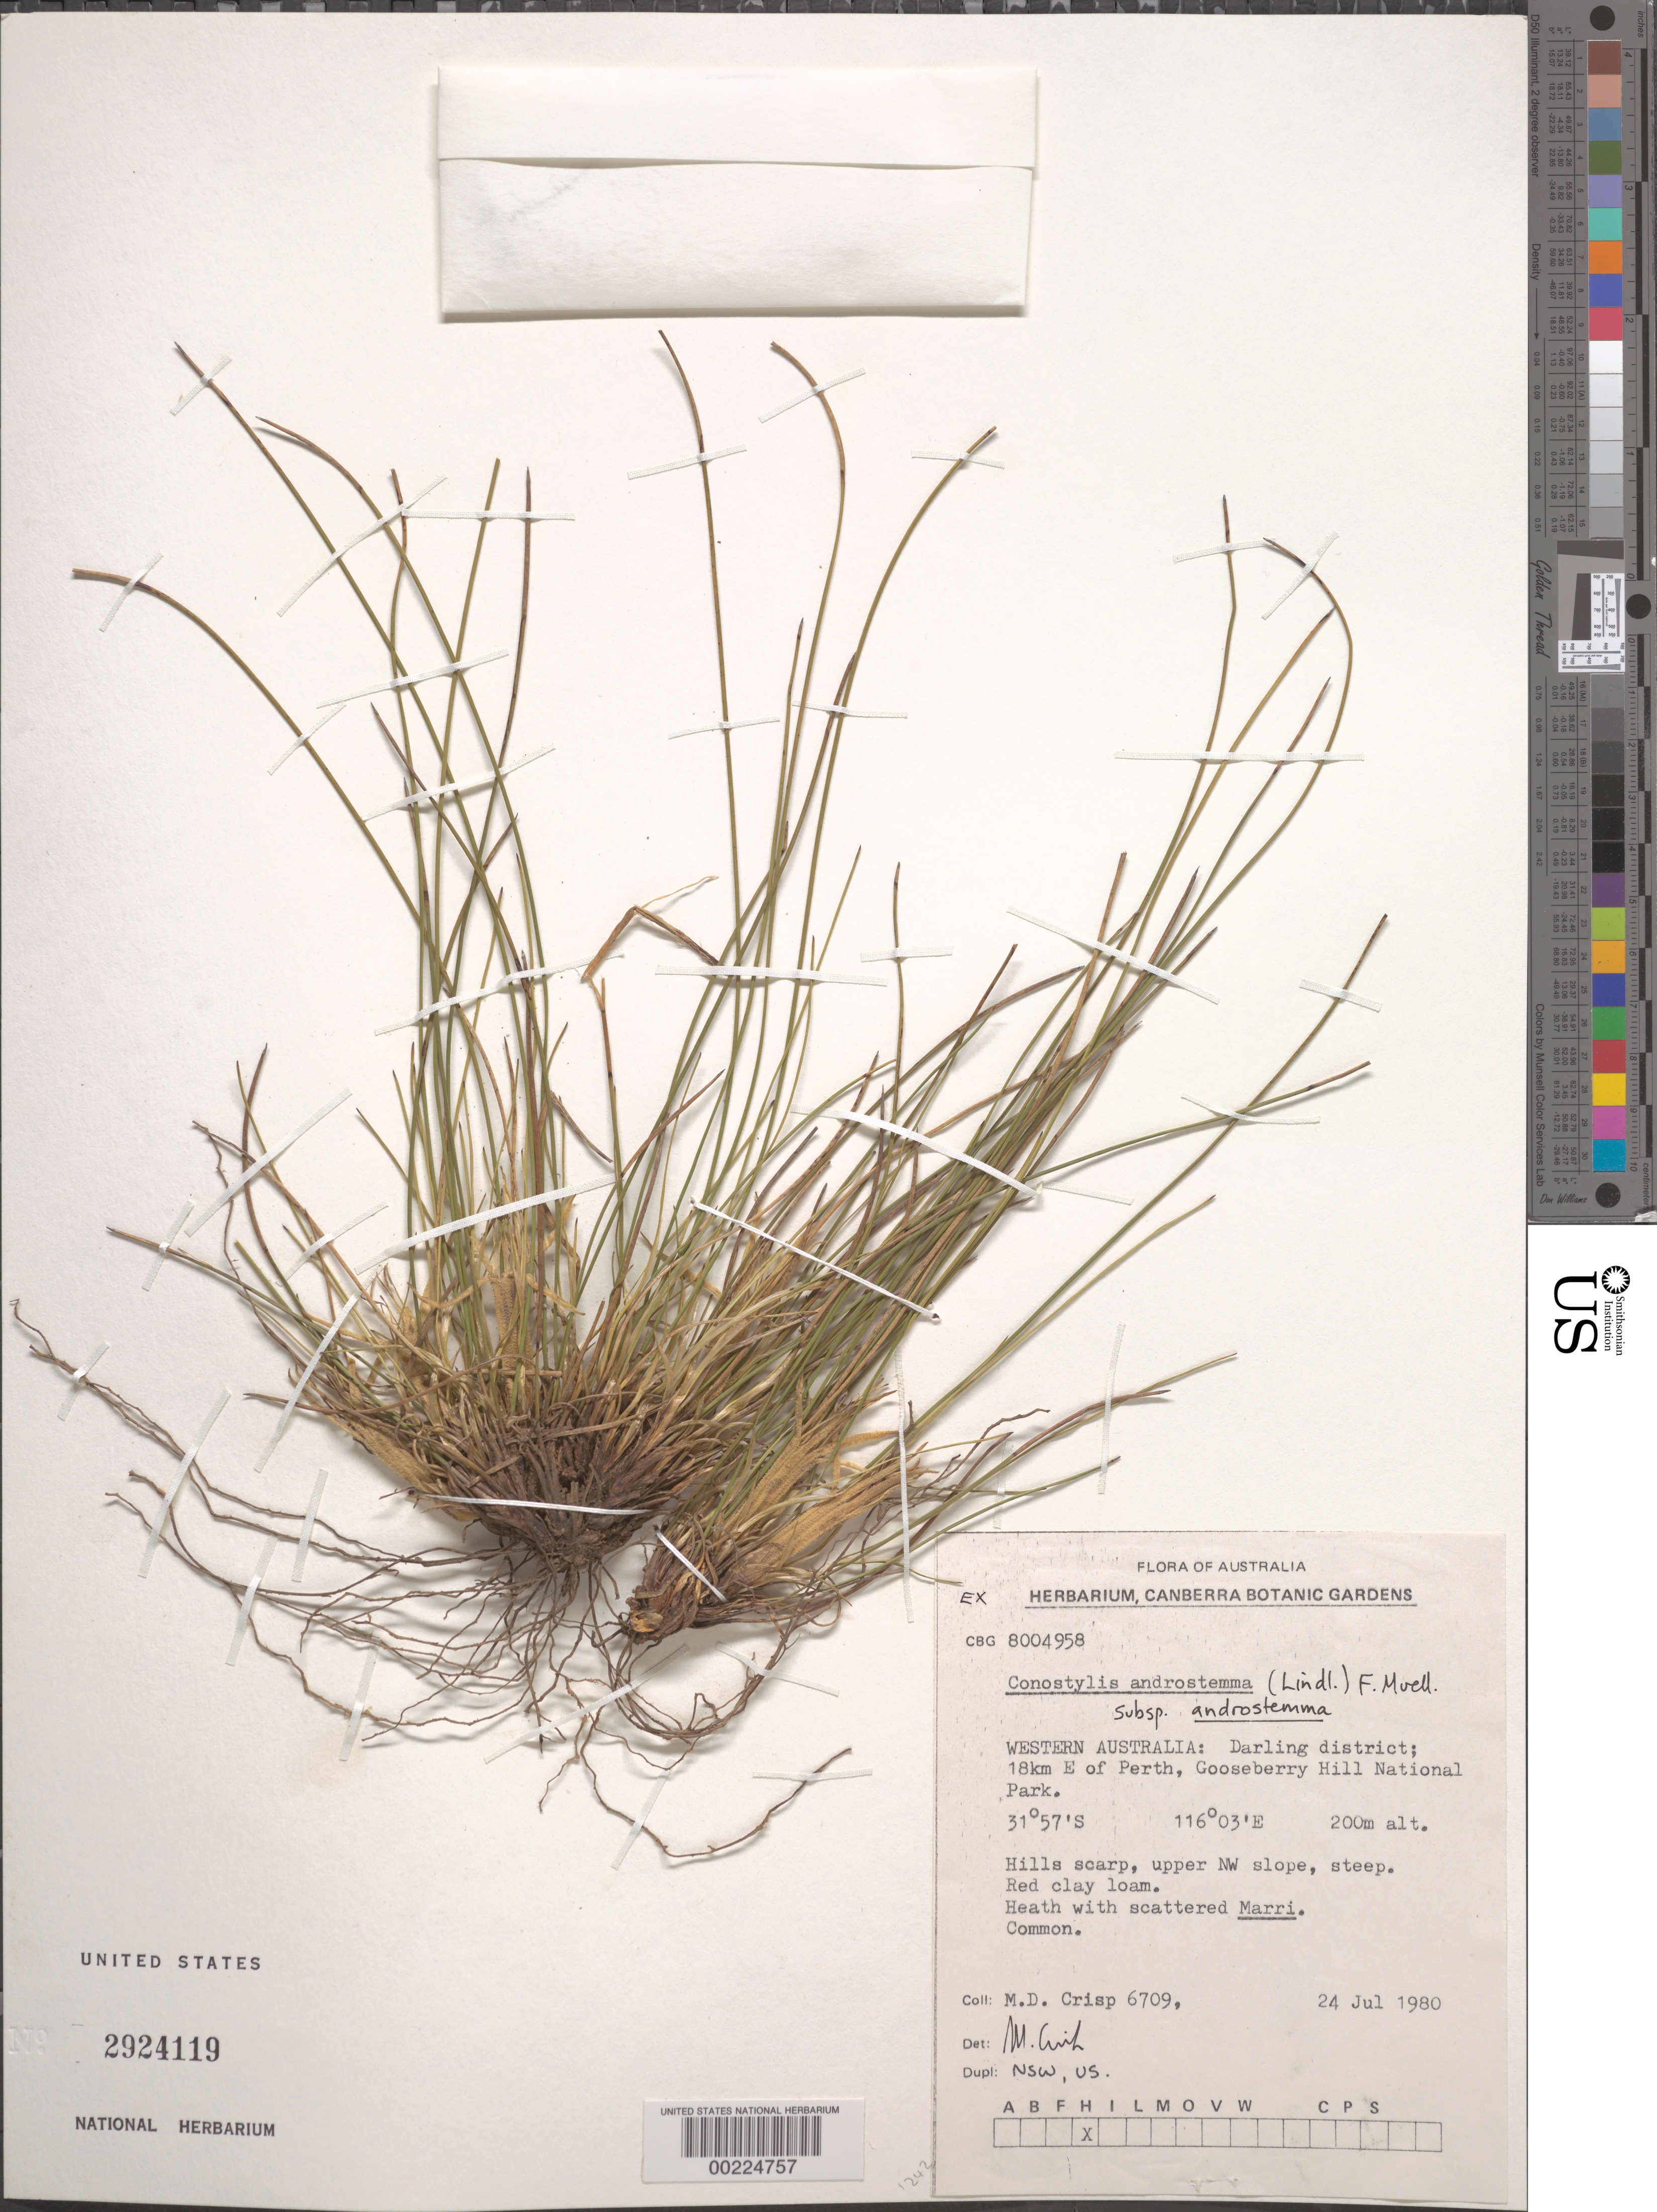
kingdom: Plantae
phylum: Tracheophyta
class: Liliopsida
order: Commelinales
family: Haemodoraceae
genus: Conostylis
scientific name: Conostylis androstemma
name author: F. Muell.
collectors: M. Crisp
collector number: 6709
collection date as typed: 24 Jul 1980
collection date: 1980-07-24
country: Australia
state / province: Western Australia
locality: Darling dist. (?), 18 km e of perth, gooseberry hill national park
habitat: Hills scarp, upper nw slope, steep; red clay loam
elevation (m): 200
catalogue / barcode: US 2924119